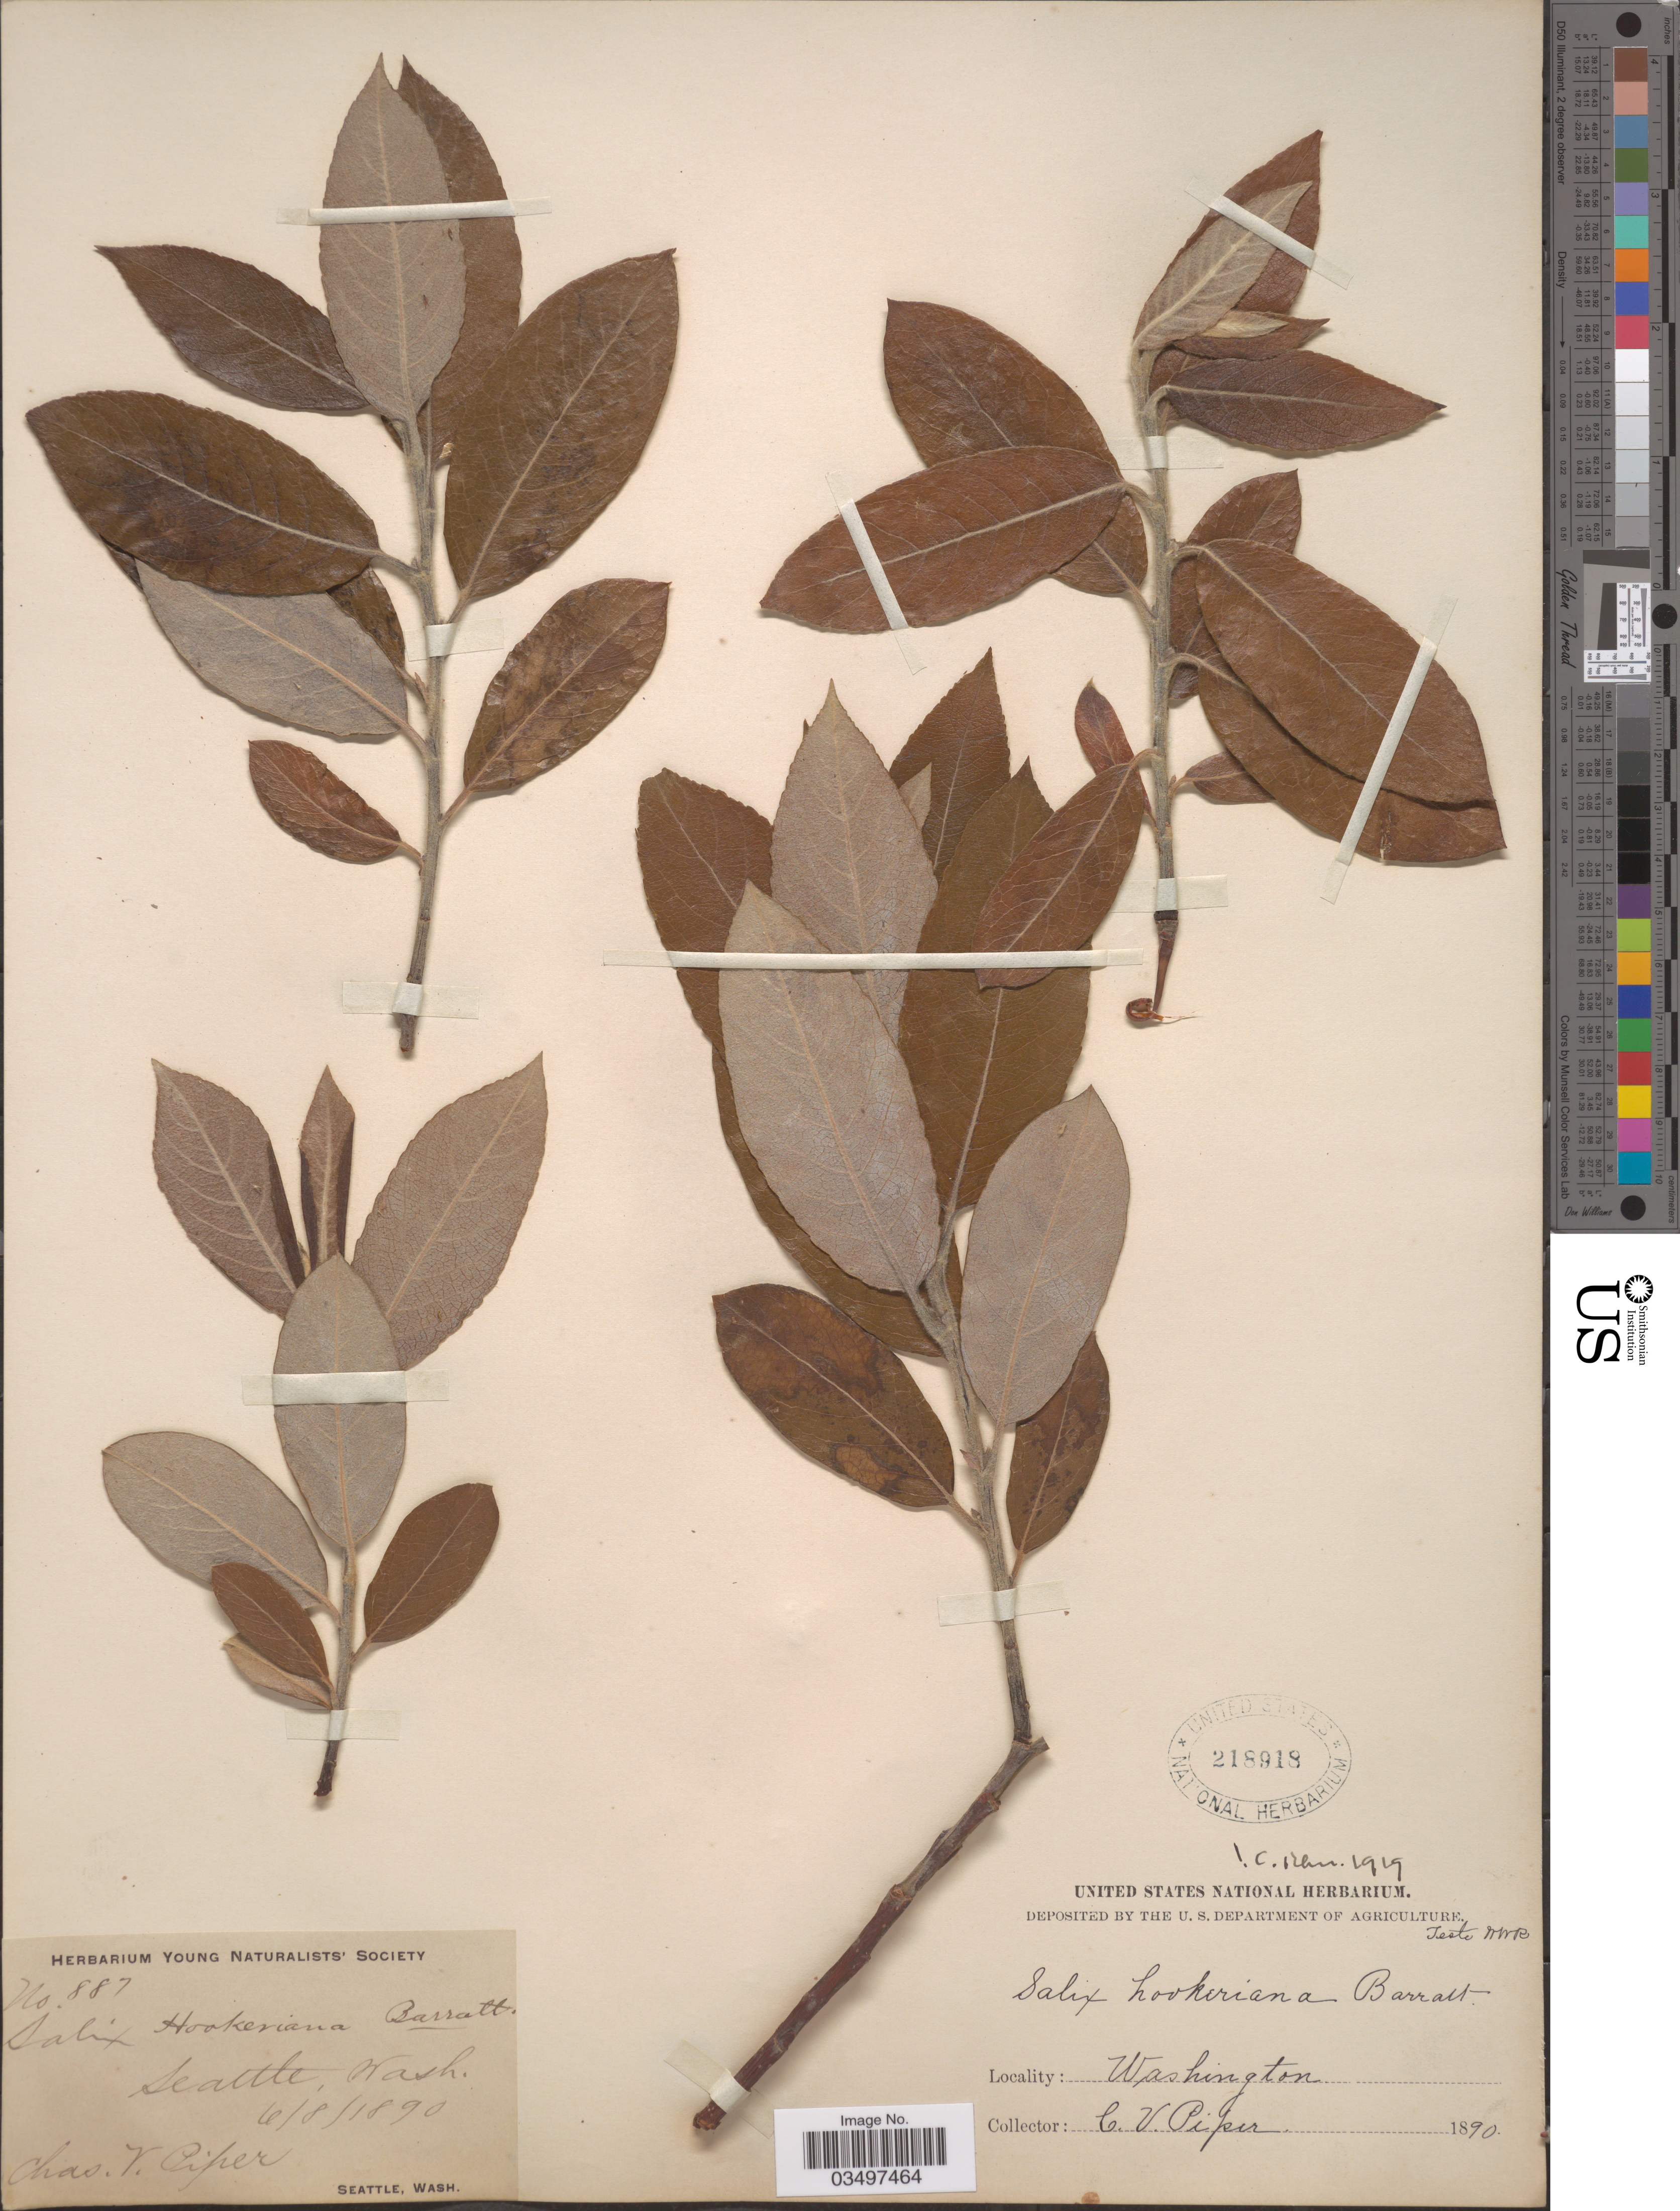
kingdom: Plantae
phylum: Tracheophyta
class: Magnoliopsida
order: Malpighiales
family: Salicaceae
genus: Salix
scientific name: Salix hookeriana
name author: Barratt ex Hook.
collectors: C. V. Piper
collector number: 887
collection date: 1890-06-08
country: United States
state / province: Washington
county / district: King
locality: Seattle.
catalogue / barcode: US 218918